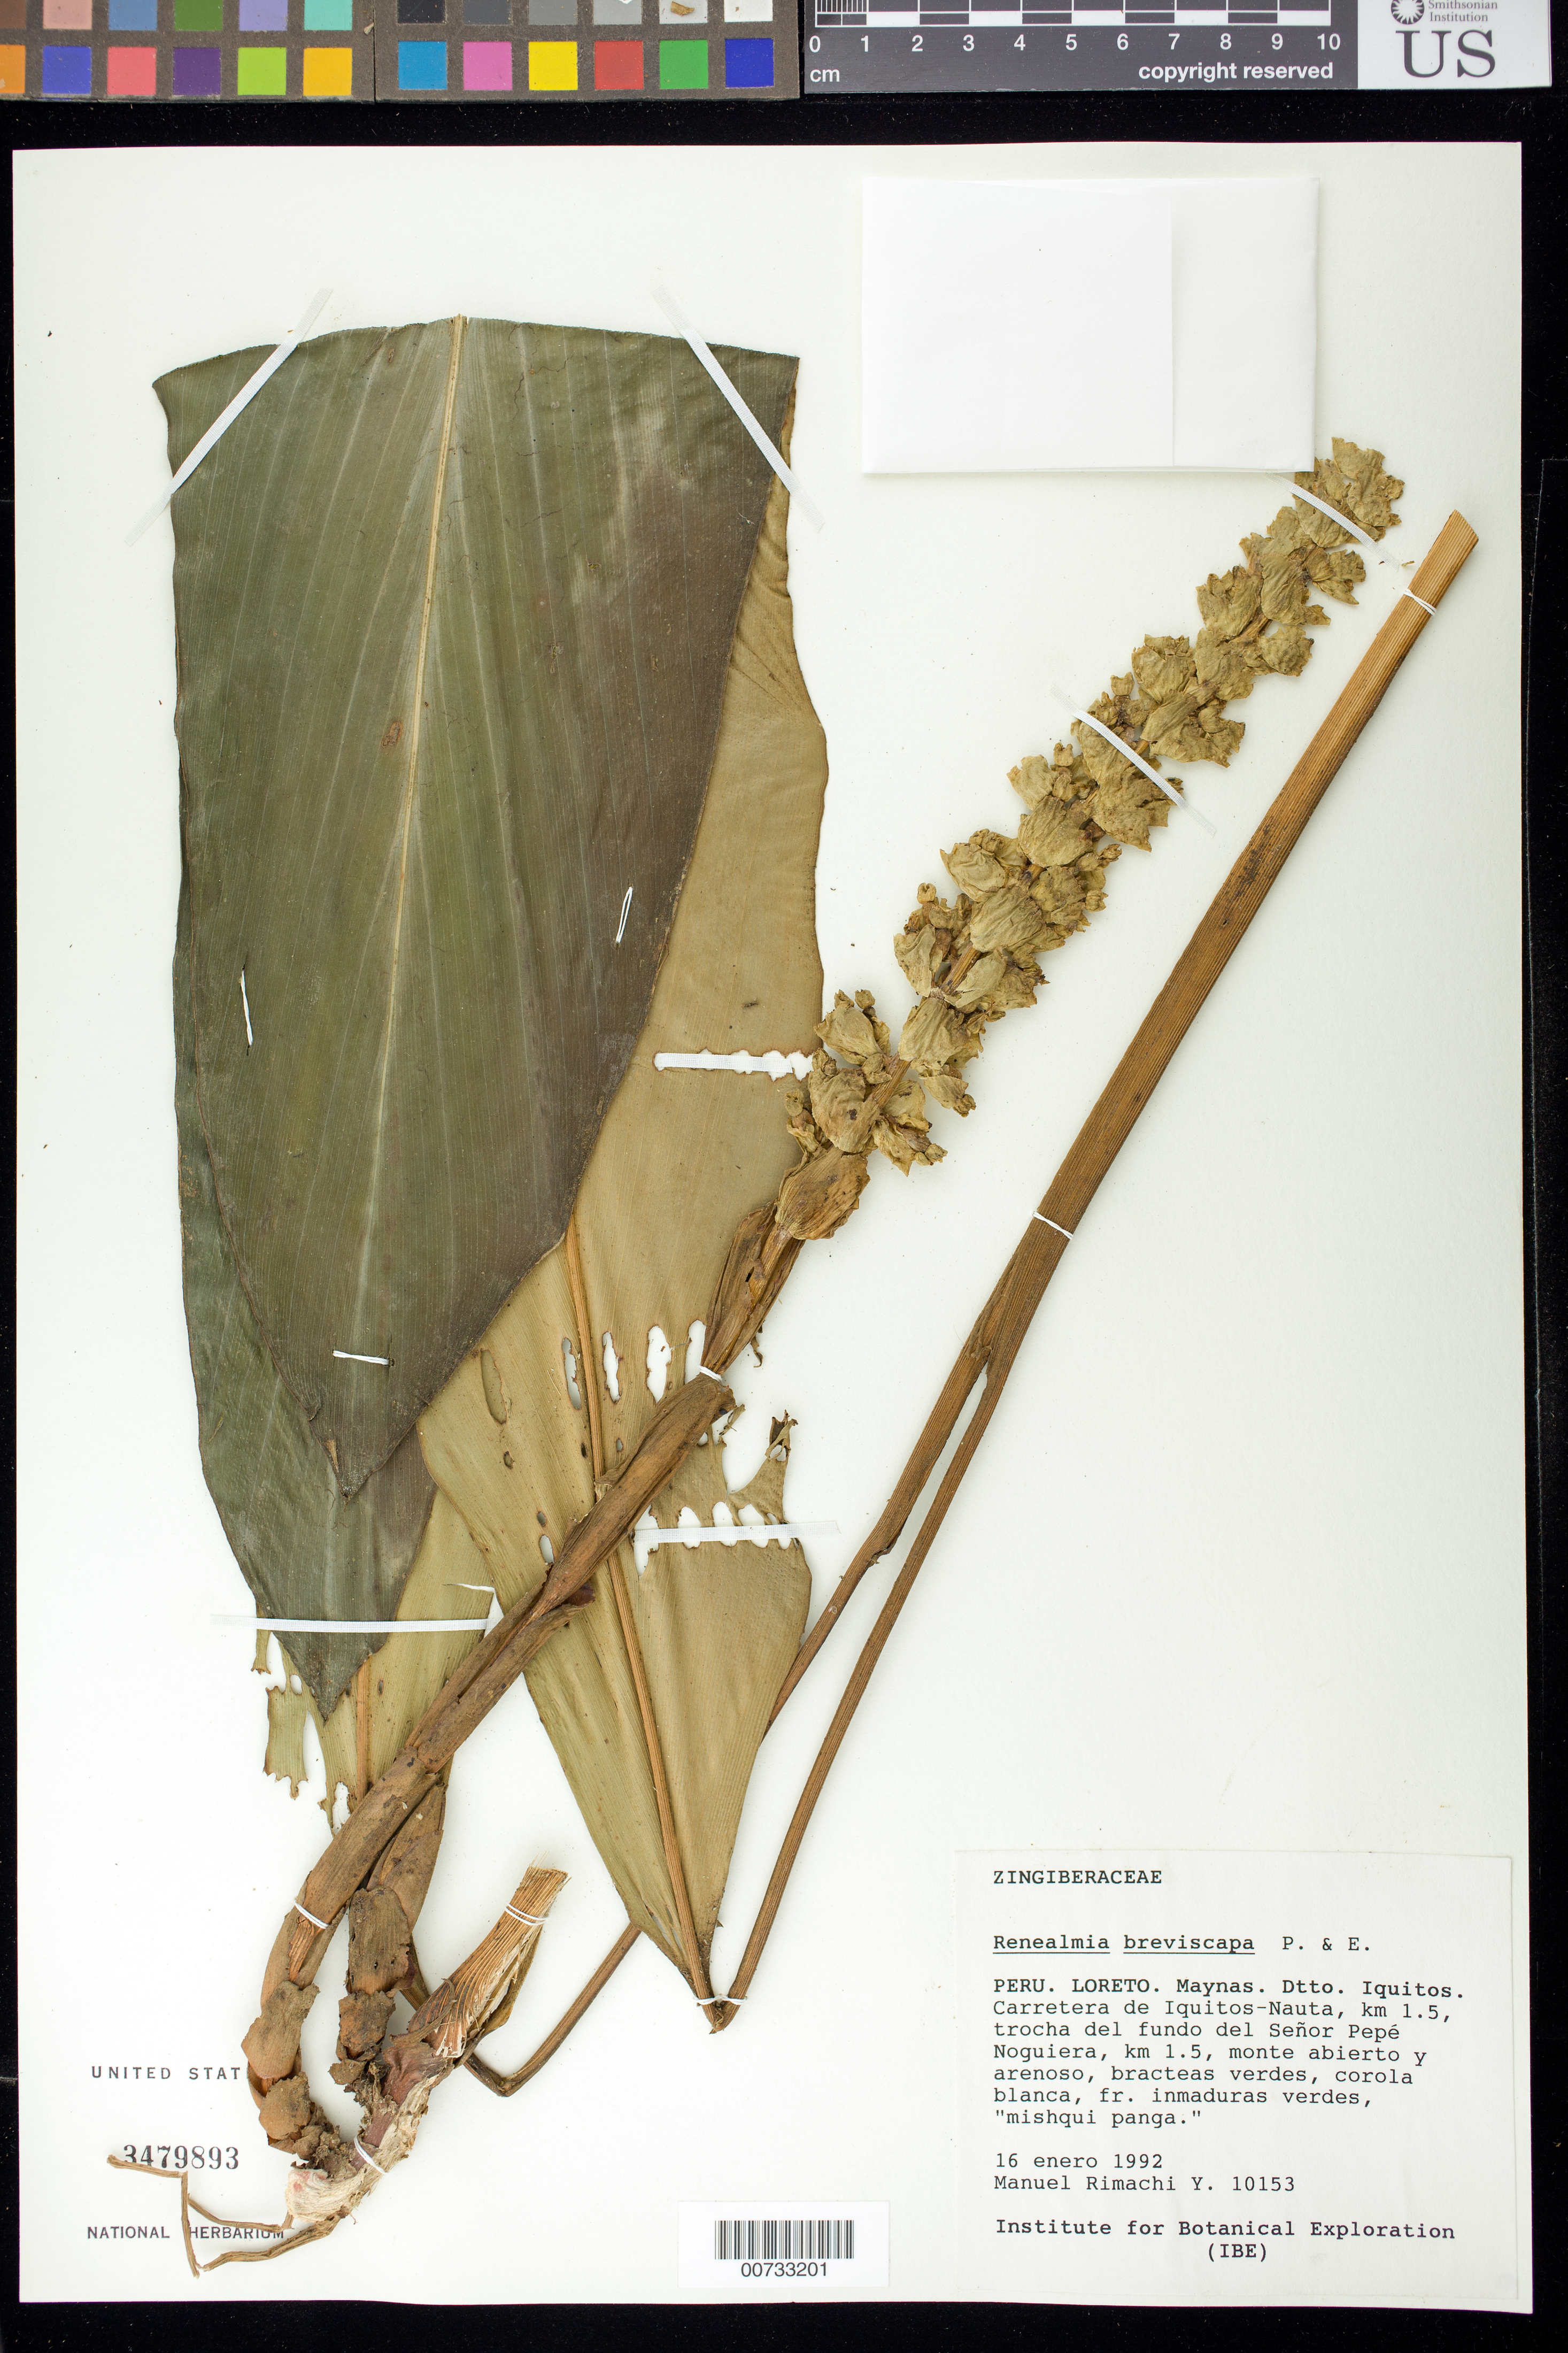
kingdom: Plantae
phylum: Tracheophyta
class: Liliopsida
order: Zingiberales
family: Zingiberaceae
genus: Renealmia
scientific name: Renealmia breviscapa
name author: Poepp. & Endl.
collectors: M. Rimachi Y.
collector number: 10153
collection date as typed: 16 Jan 1992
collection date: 1992-01-16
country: Peru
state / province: Loreto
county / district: Maynas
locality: Carretera de Iquitos-Nauta, km 1.5, trocha del fundo del Senor Pepe Noguiera, km 1.5, monte abierto y arensos, Dtto. Iquitos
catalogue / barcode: US 3479893